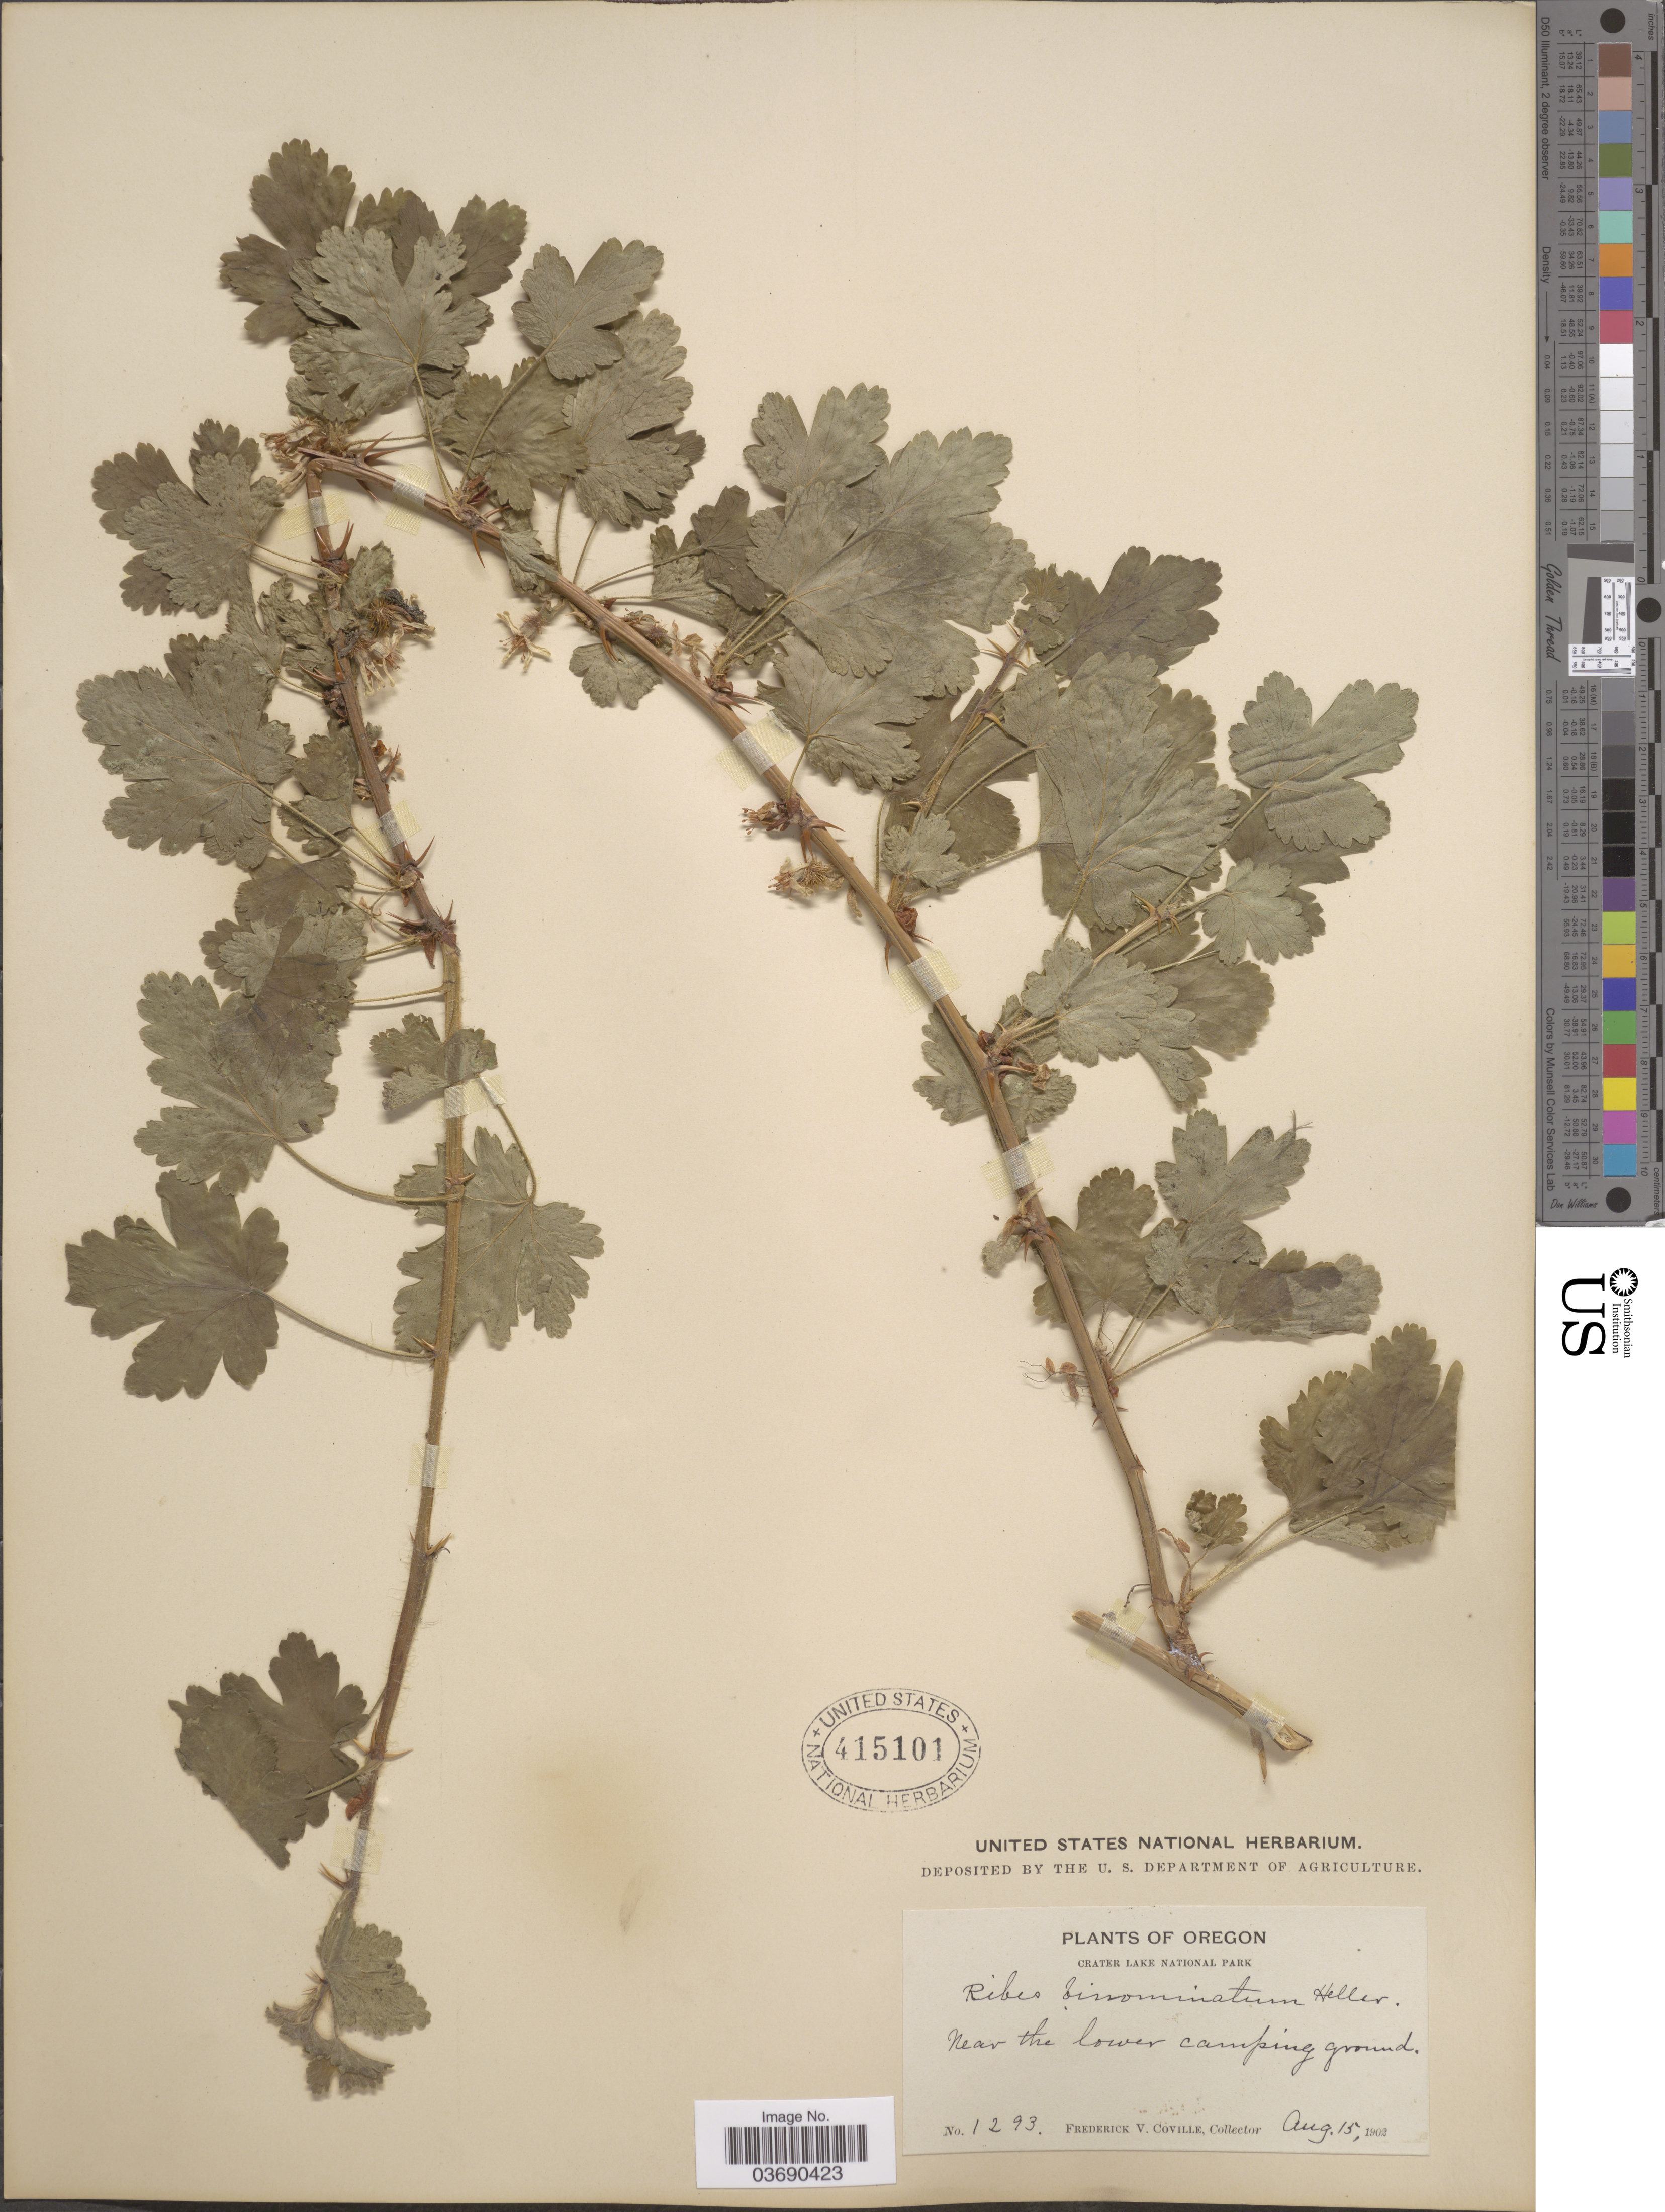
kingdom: Plantae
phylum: Tracheophyta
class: Magnoliopsida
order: Saxifragales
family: Grossulariaceae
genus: Ribes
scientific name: Ribes binominatum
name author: A. Heller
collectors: F. V. Coville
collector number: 1293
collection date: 1902-08-15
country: United States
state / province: Oregon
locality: Crater Lake National Park. Near the lower camping ground.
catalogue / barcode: US 415101